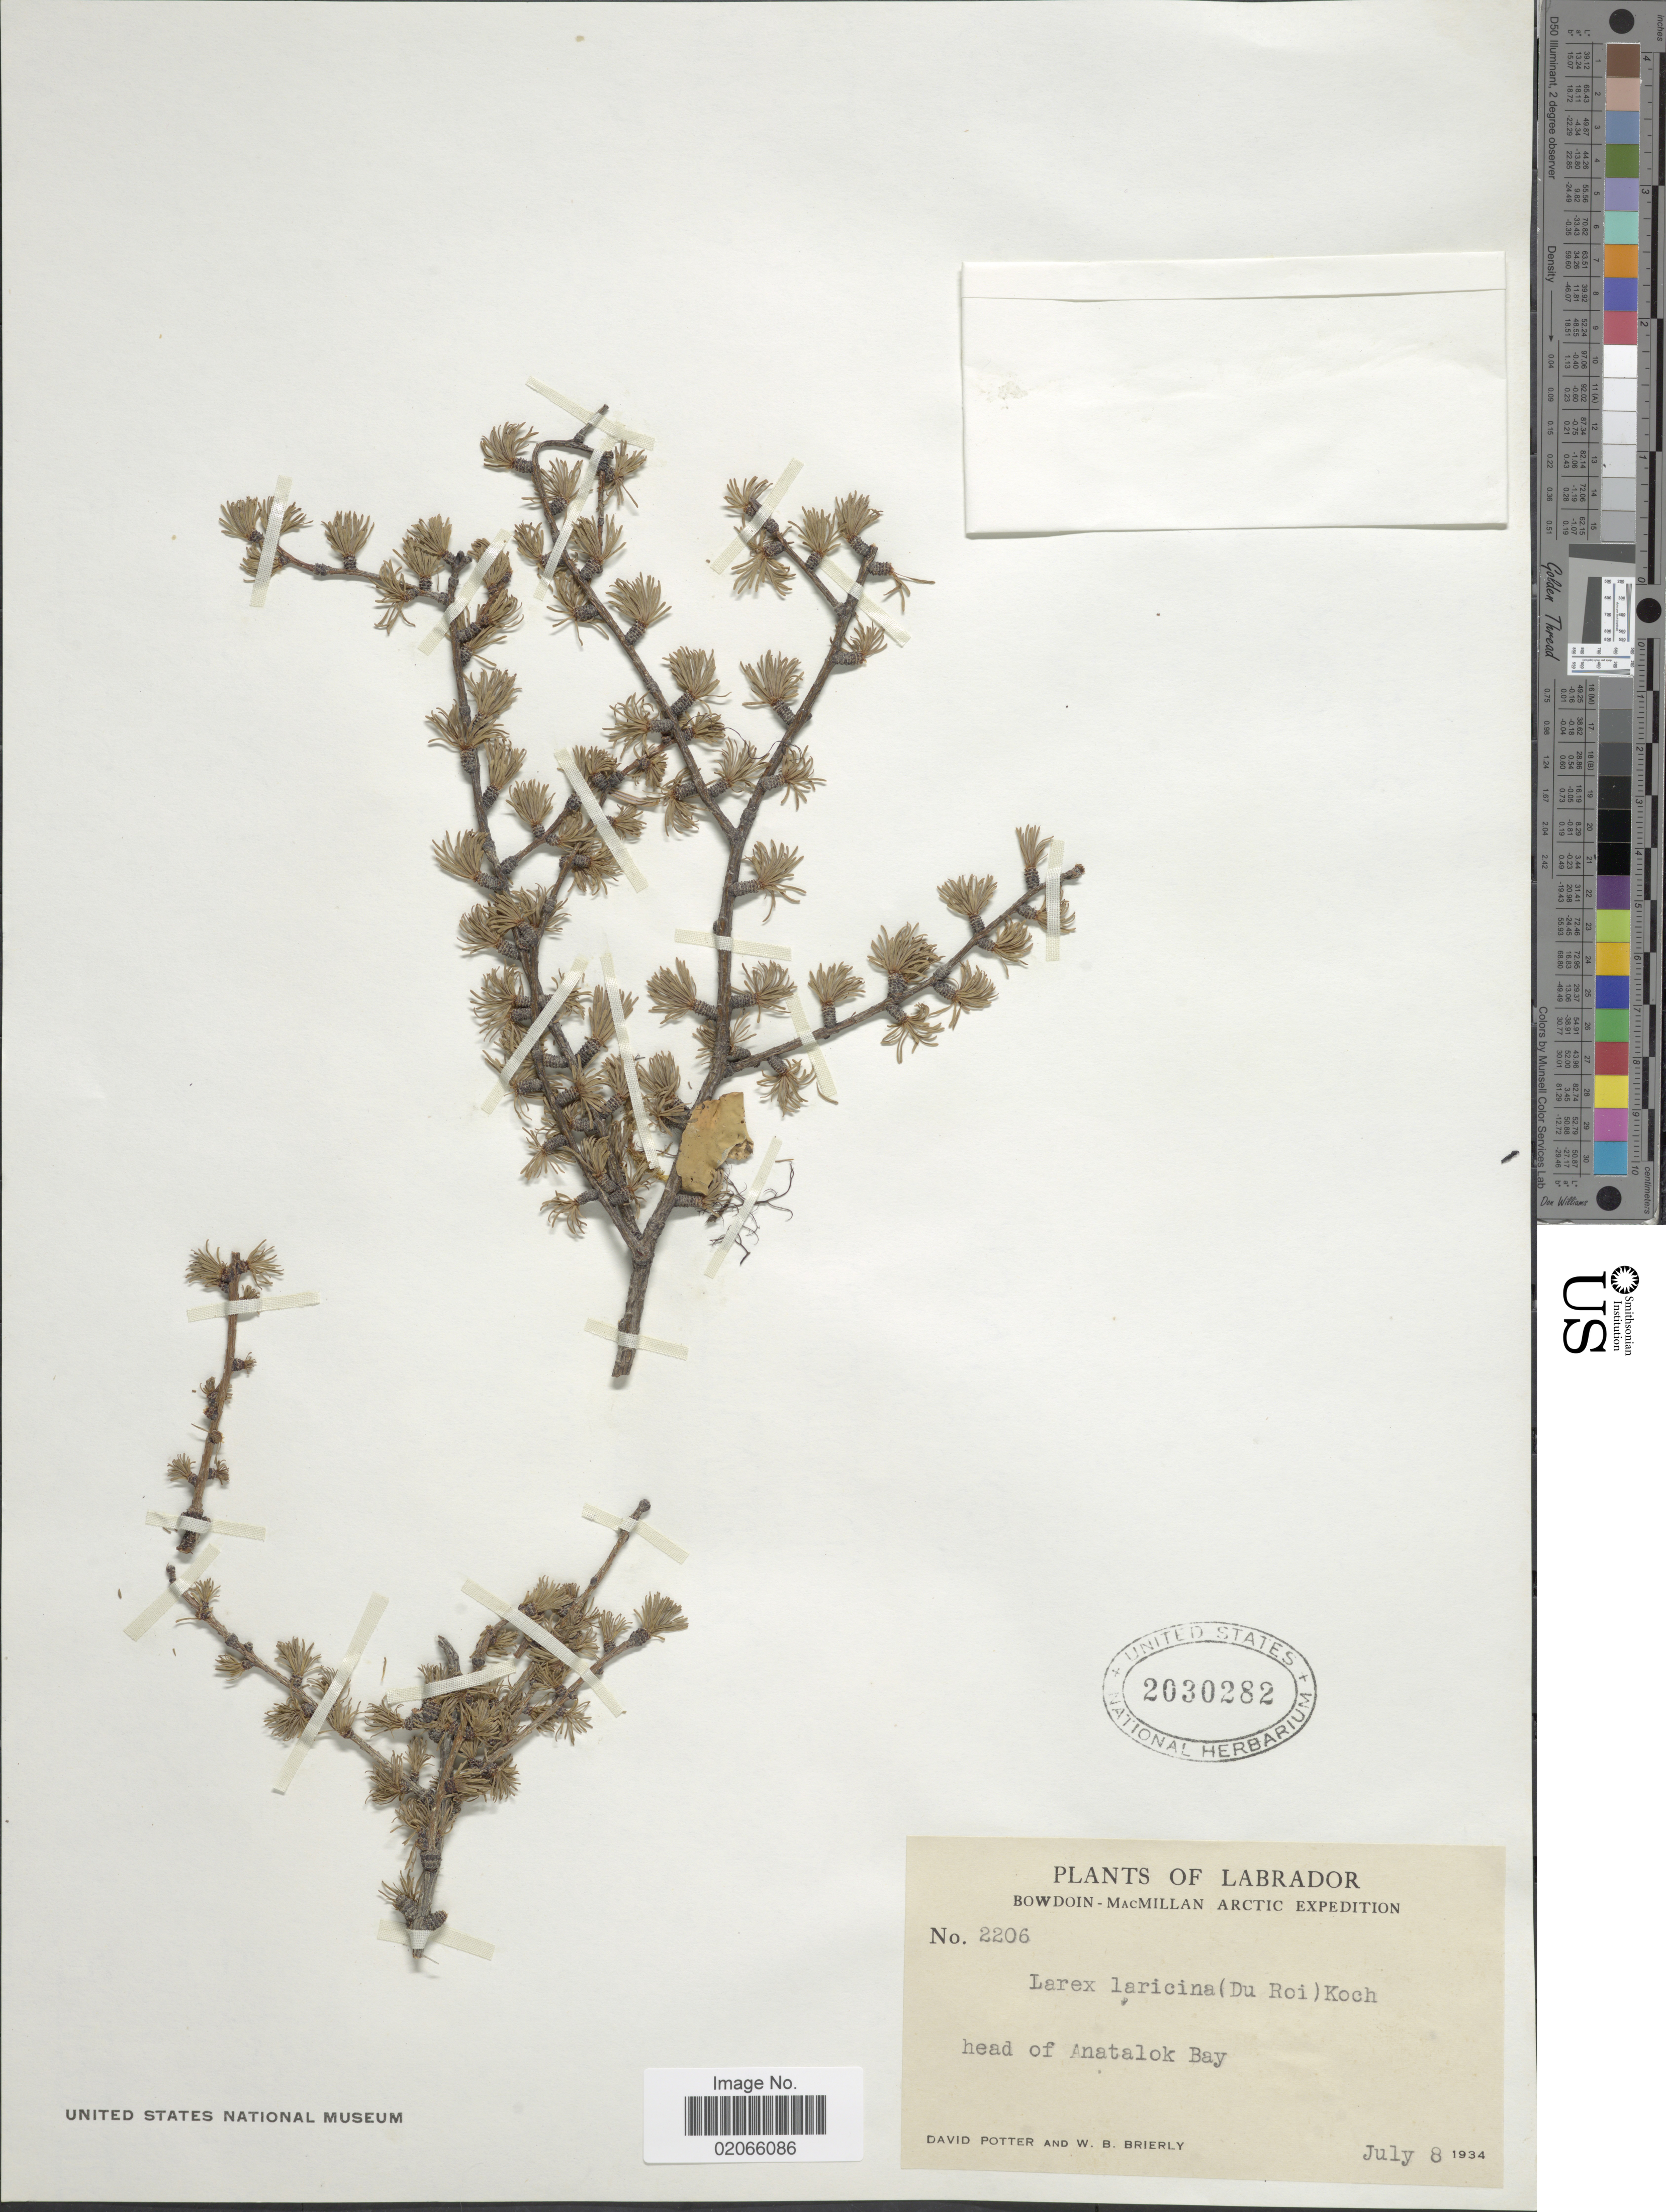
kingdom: Plantae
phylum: Tracheophyta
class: Pinopsida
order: Pinales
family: Pinaceae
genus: Larix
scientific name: Larix laricina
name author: (Du Roi) K. Koch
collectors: D. Potter & W. Brierly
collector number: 2206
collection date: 1934-07-08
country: Canada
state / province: Newfoundland and Labrador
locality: Labrador, Head of Anatalok Bay.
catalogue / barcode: US 2030282